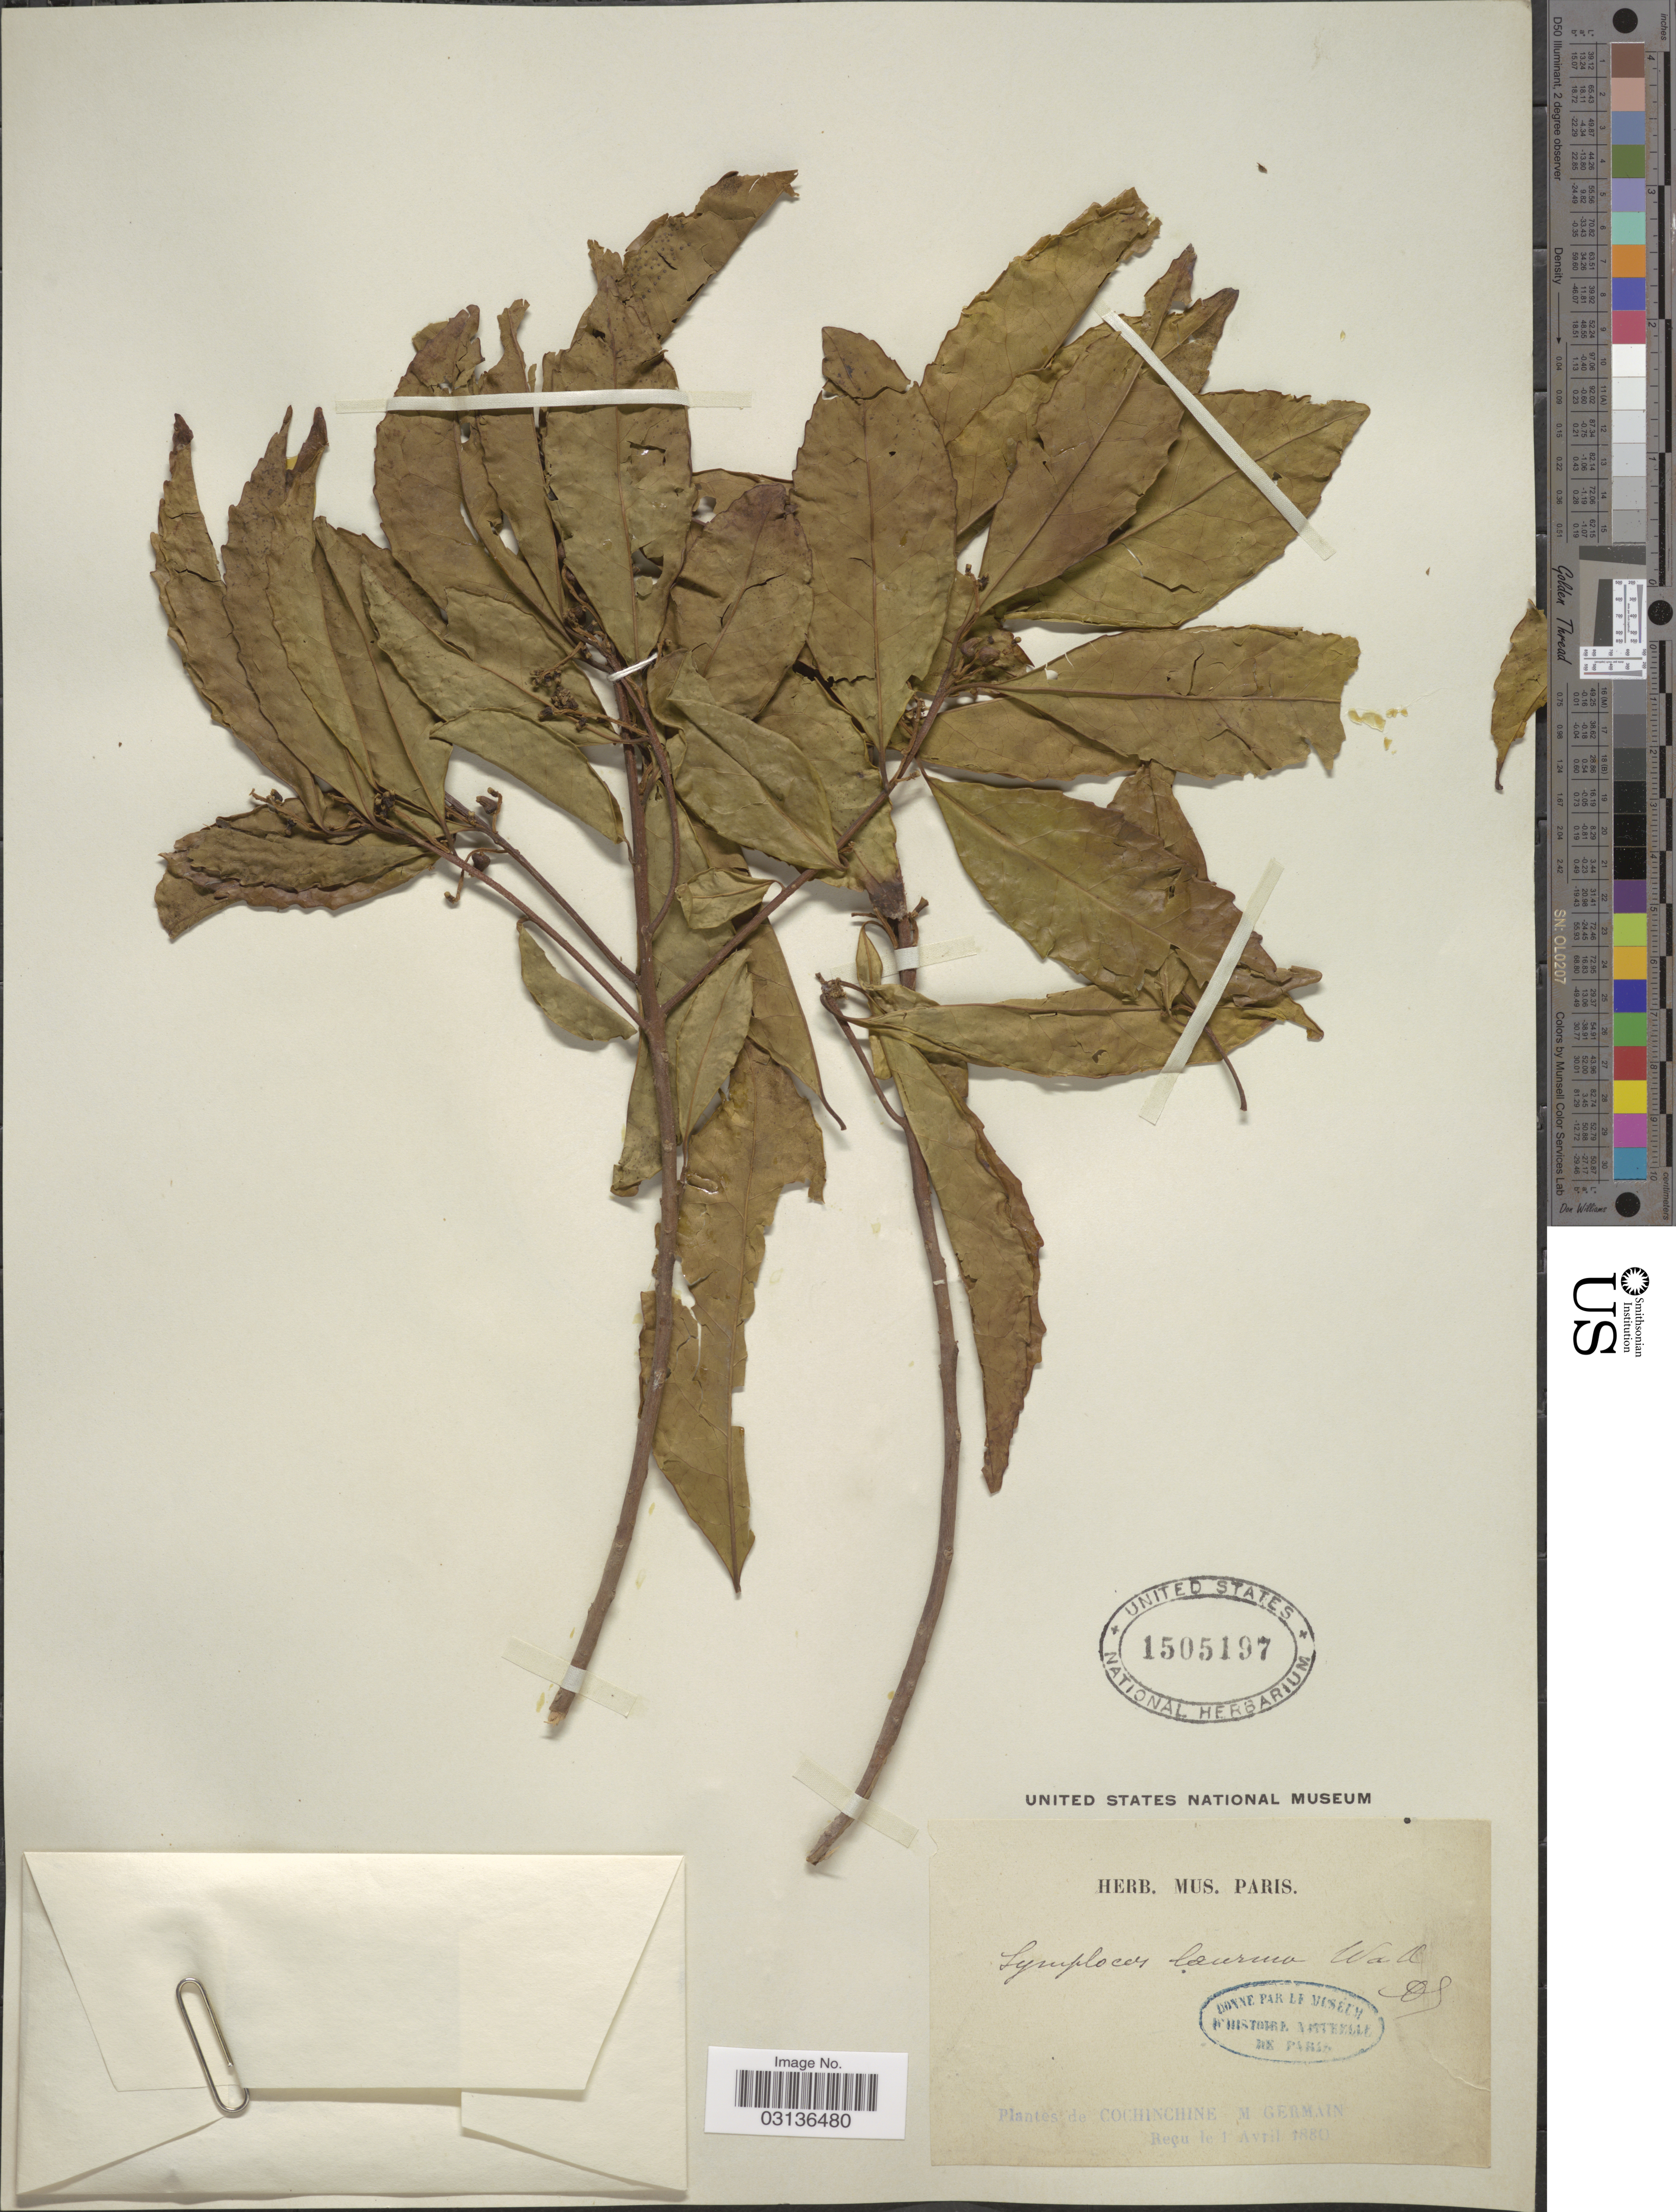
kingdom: Plantae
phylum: Tracheophyta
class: Magnoliopsida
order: Ericales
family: Symplocaceae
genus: Symplocos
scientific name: Symplocos cochinchinensis subsp. laurina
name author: (Retz.) Noot.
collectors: M. Germain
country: Vietnam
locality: Cochinchine.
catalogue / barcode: US 1505197